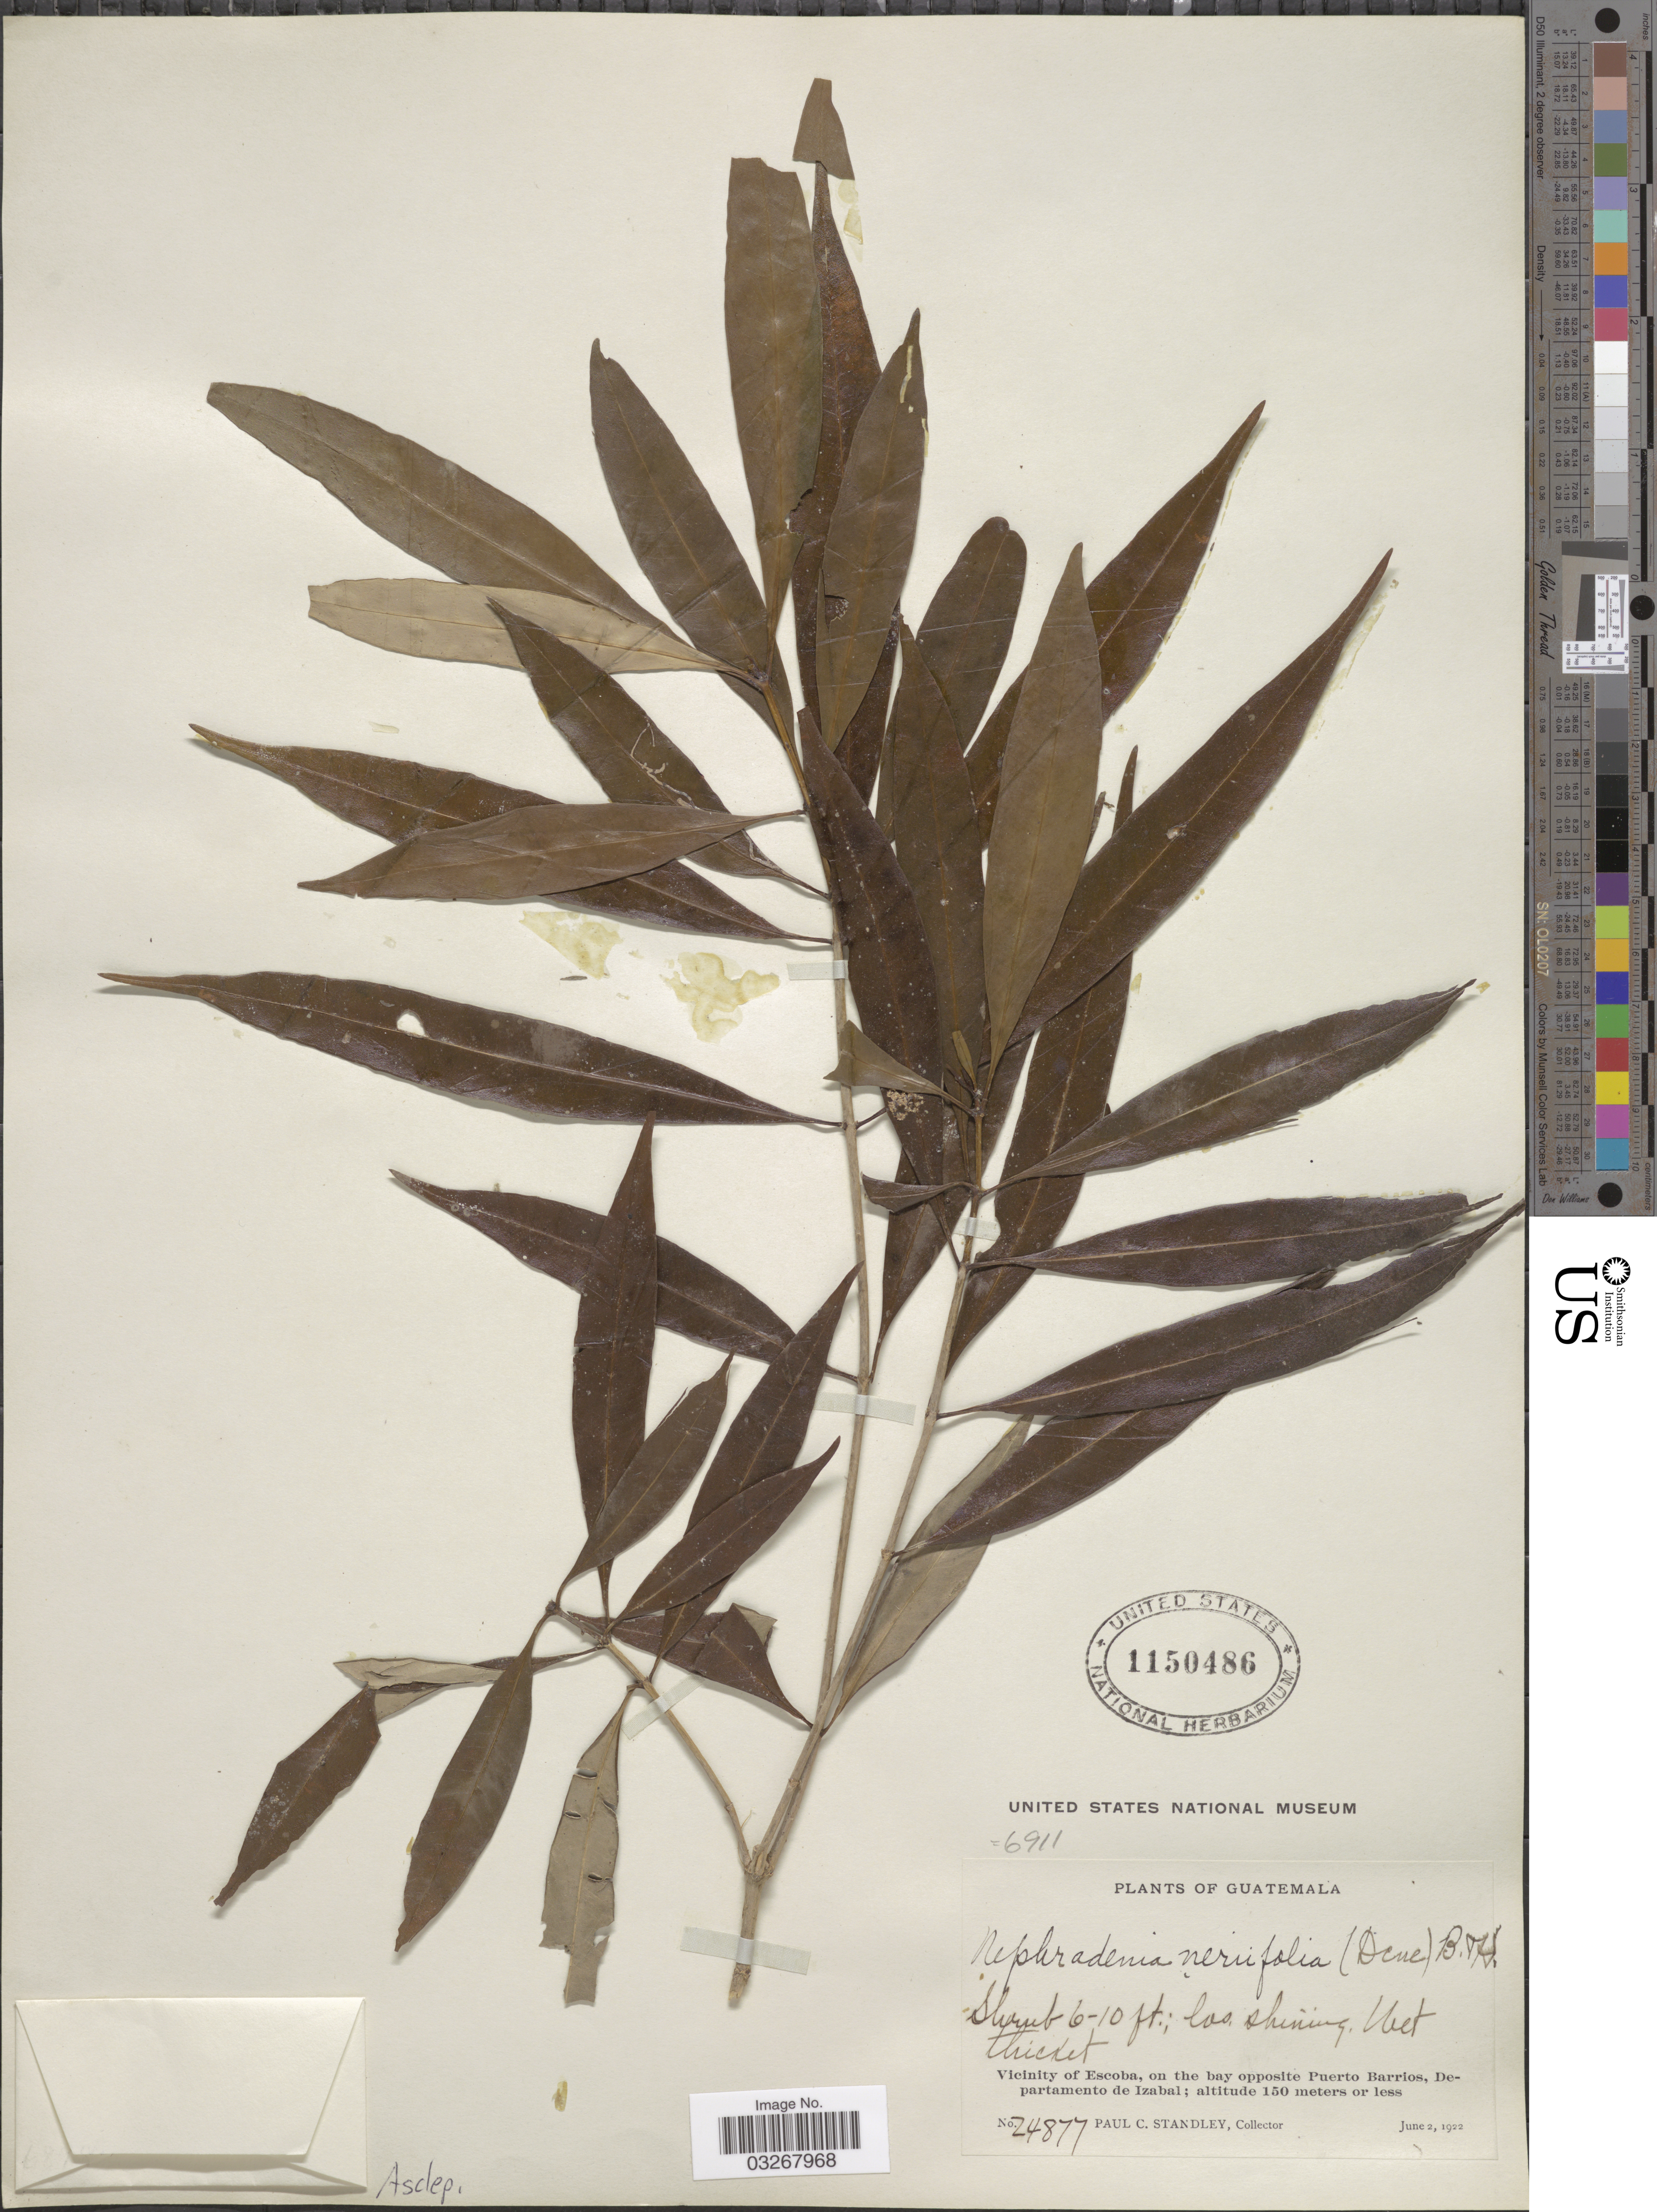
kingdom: Plantae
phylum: Tracheophyta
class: Magnoliopsida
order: Gentianales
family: Apocynaceae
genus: Marsdenia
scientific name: Marsdenia neriifolia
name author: (Decne.) Woodson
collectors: P. C. Standley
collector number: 24877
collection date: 1922-06-02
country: Guatemala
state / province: Izabal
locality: Vicinity of Escoba, on the bay opposite Puerto Barrios, Departamento de Izabal.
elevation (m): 150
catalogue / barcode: US 1150486